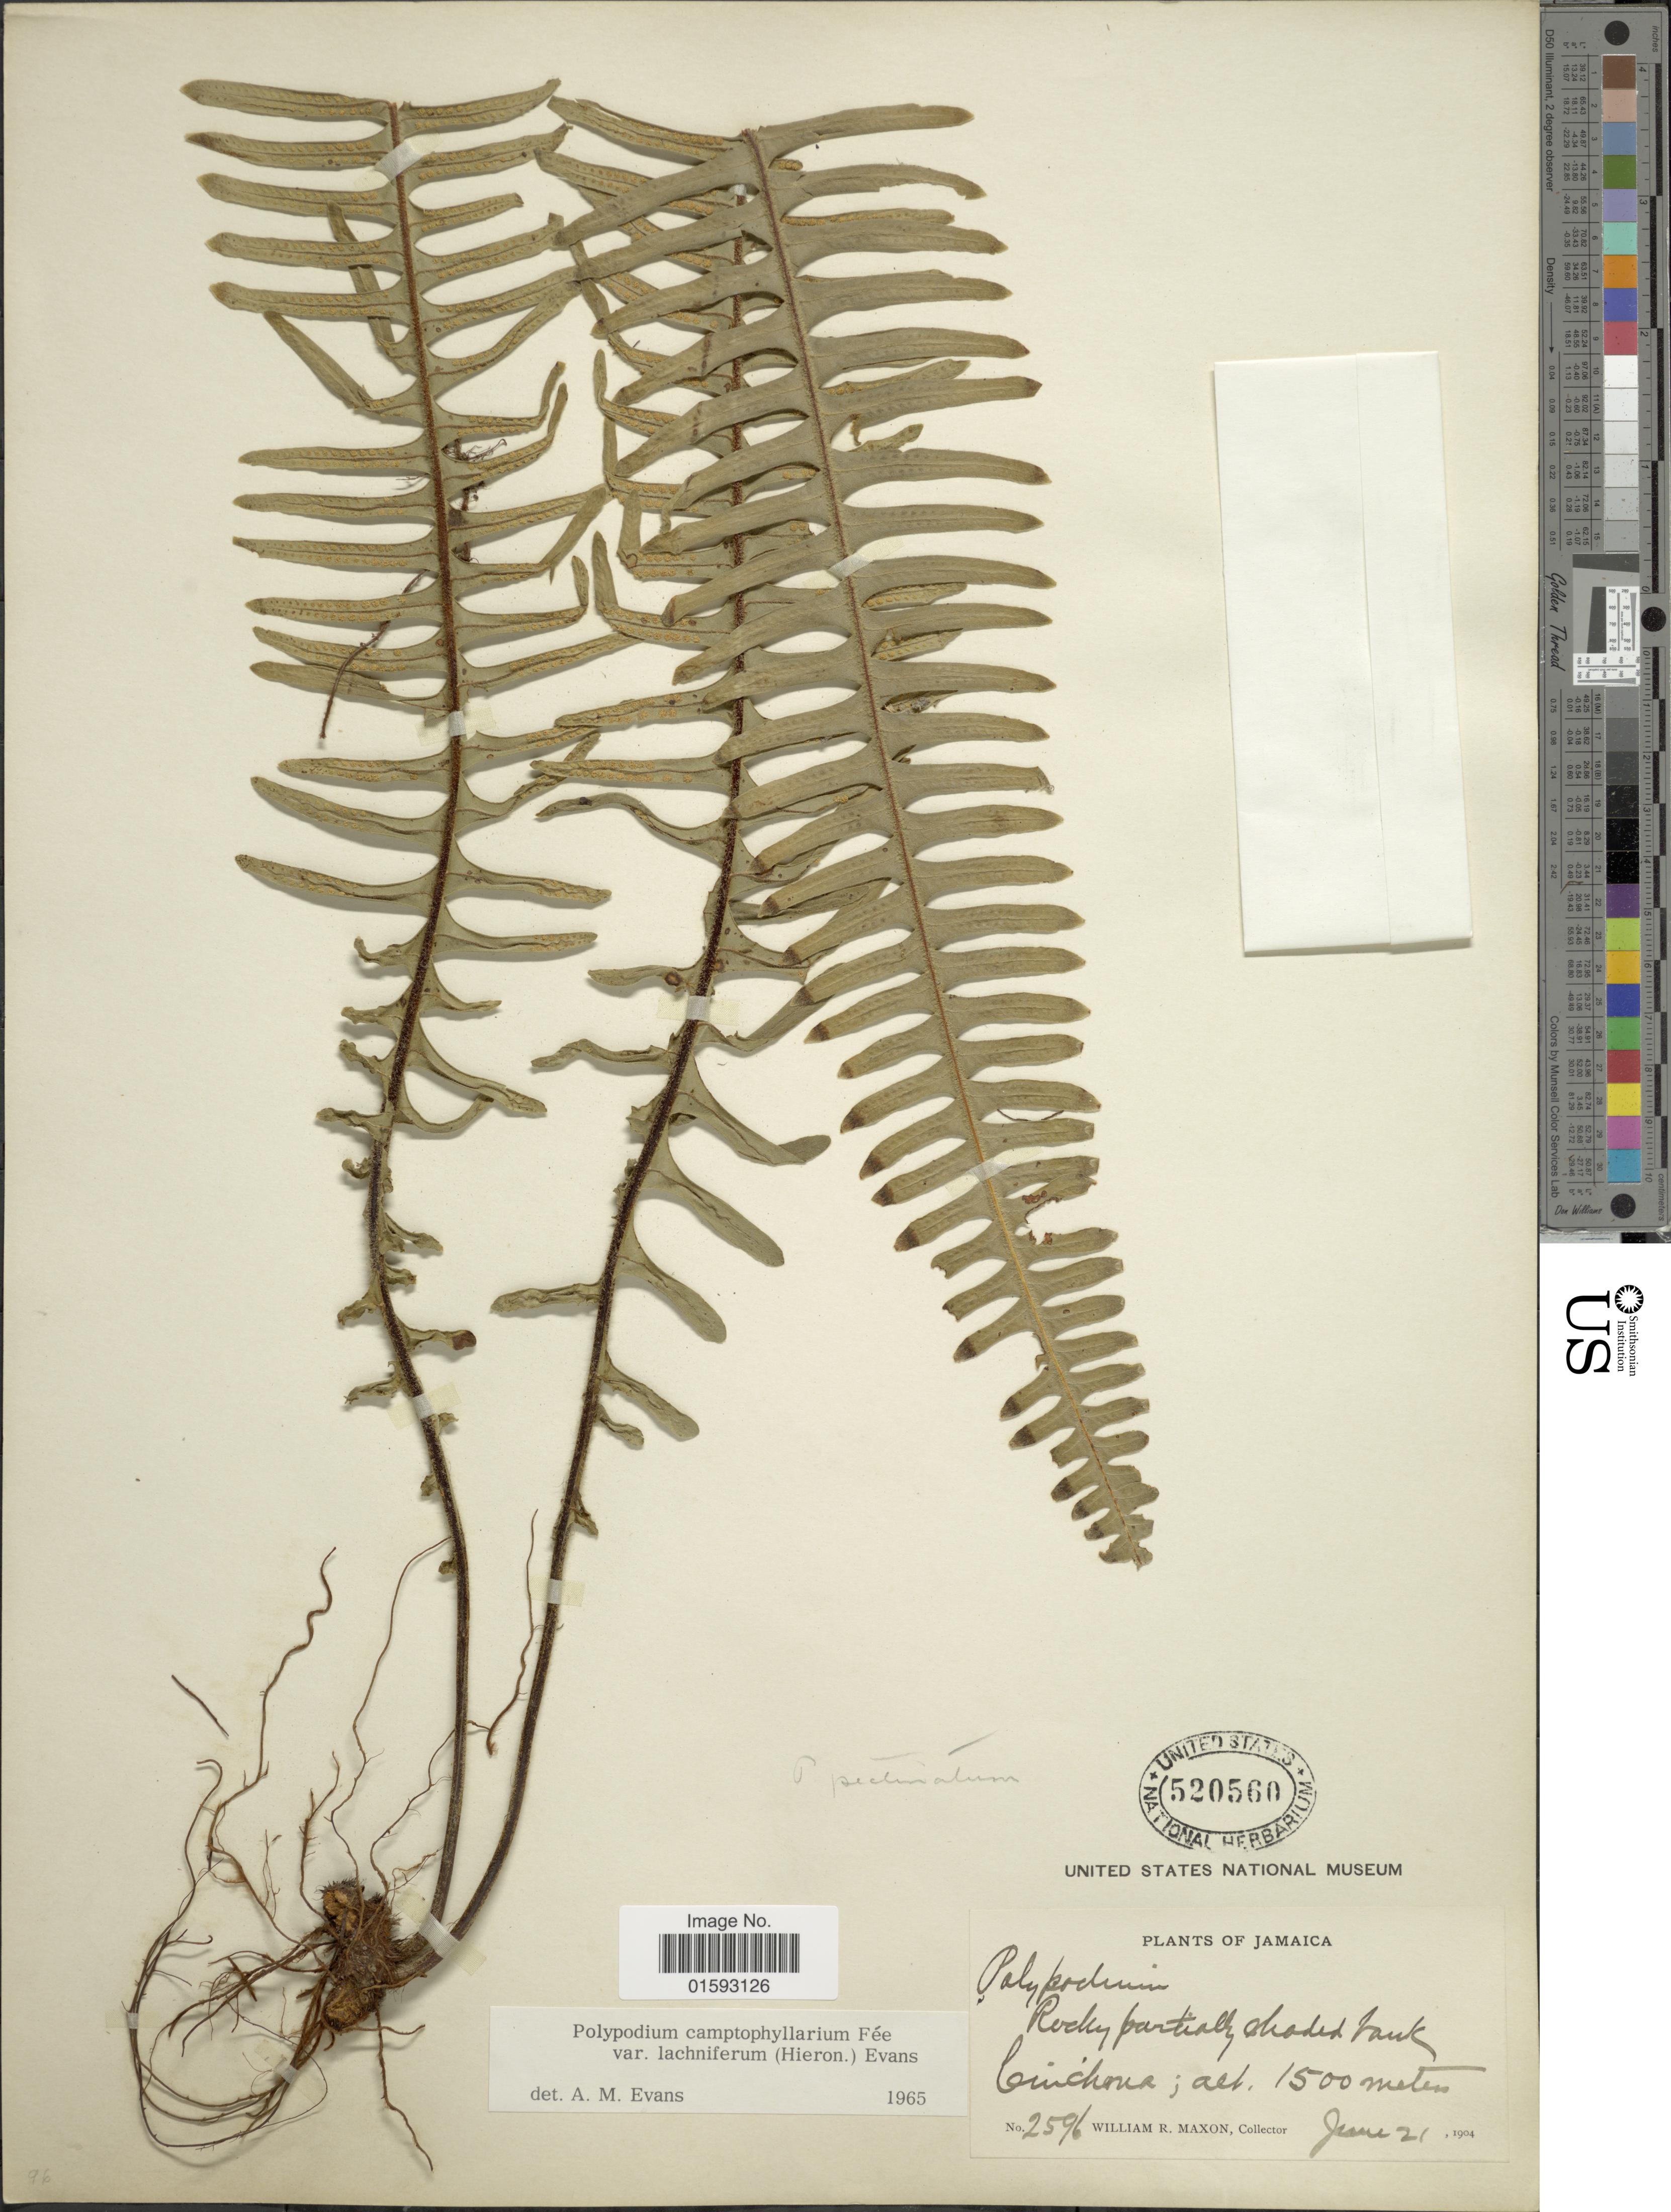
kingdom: Plantae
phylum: Tracheophyta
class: Polypodiopsida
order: Polypodiales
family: Polypodiaceae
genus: Pecluma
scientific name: Pecluma camptophyllaria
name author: (Fée) M.G. Price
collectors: W. R. Maxon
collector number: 2596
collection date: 1904-01-21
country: Jamaica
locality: Cinchona.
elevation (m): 1500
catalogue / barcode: US 520560